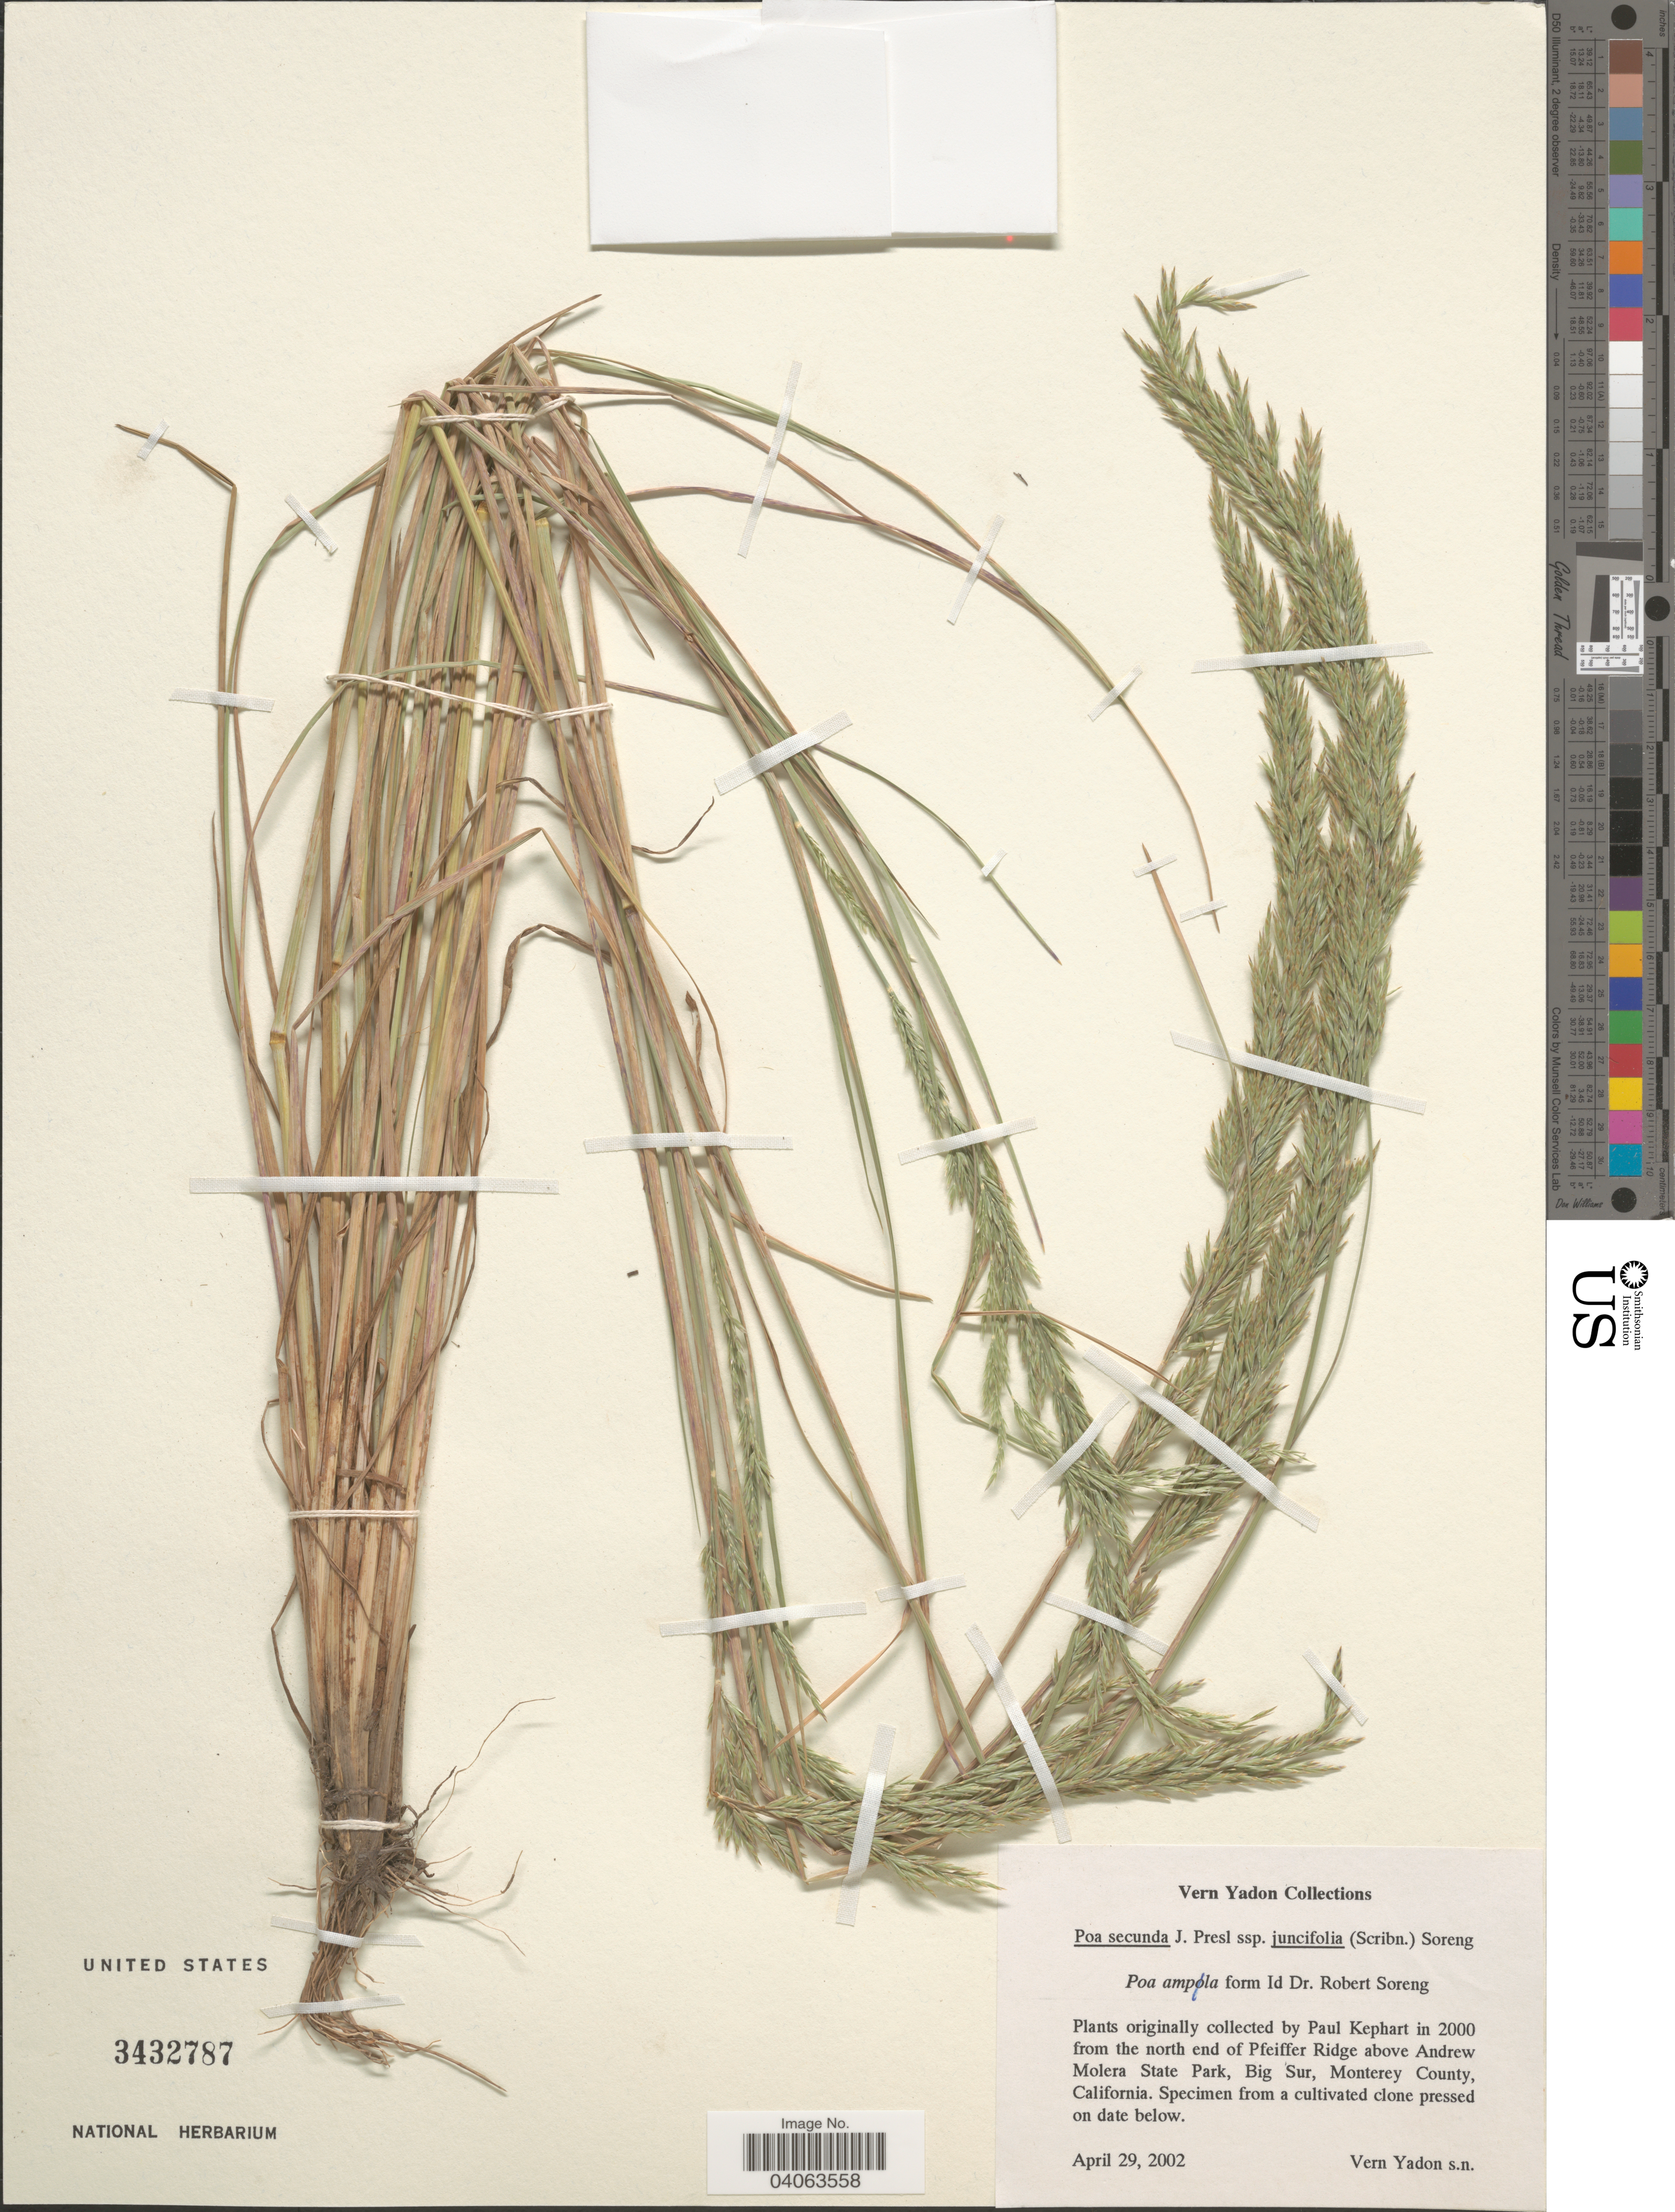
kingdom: Plantae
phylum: Tracheophyta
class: Liliopsida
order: Poales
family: Poaceae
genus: Poa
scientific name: Poa secunda subsp. juncifolia var. ampla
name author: (Merr.) Soreng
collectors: V. Yadon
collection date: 2002-04-29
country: United States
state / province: California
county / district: Monterey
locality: From the north end of Pfeiffer Ridge above Andrew Molera State Park, Big Sur, Monterey County. [unsure placement]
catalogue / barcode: US 3432787